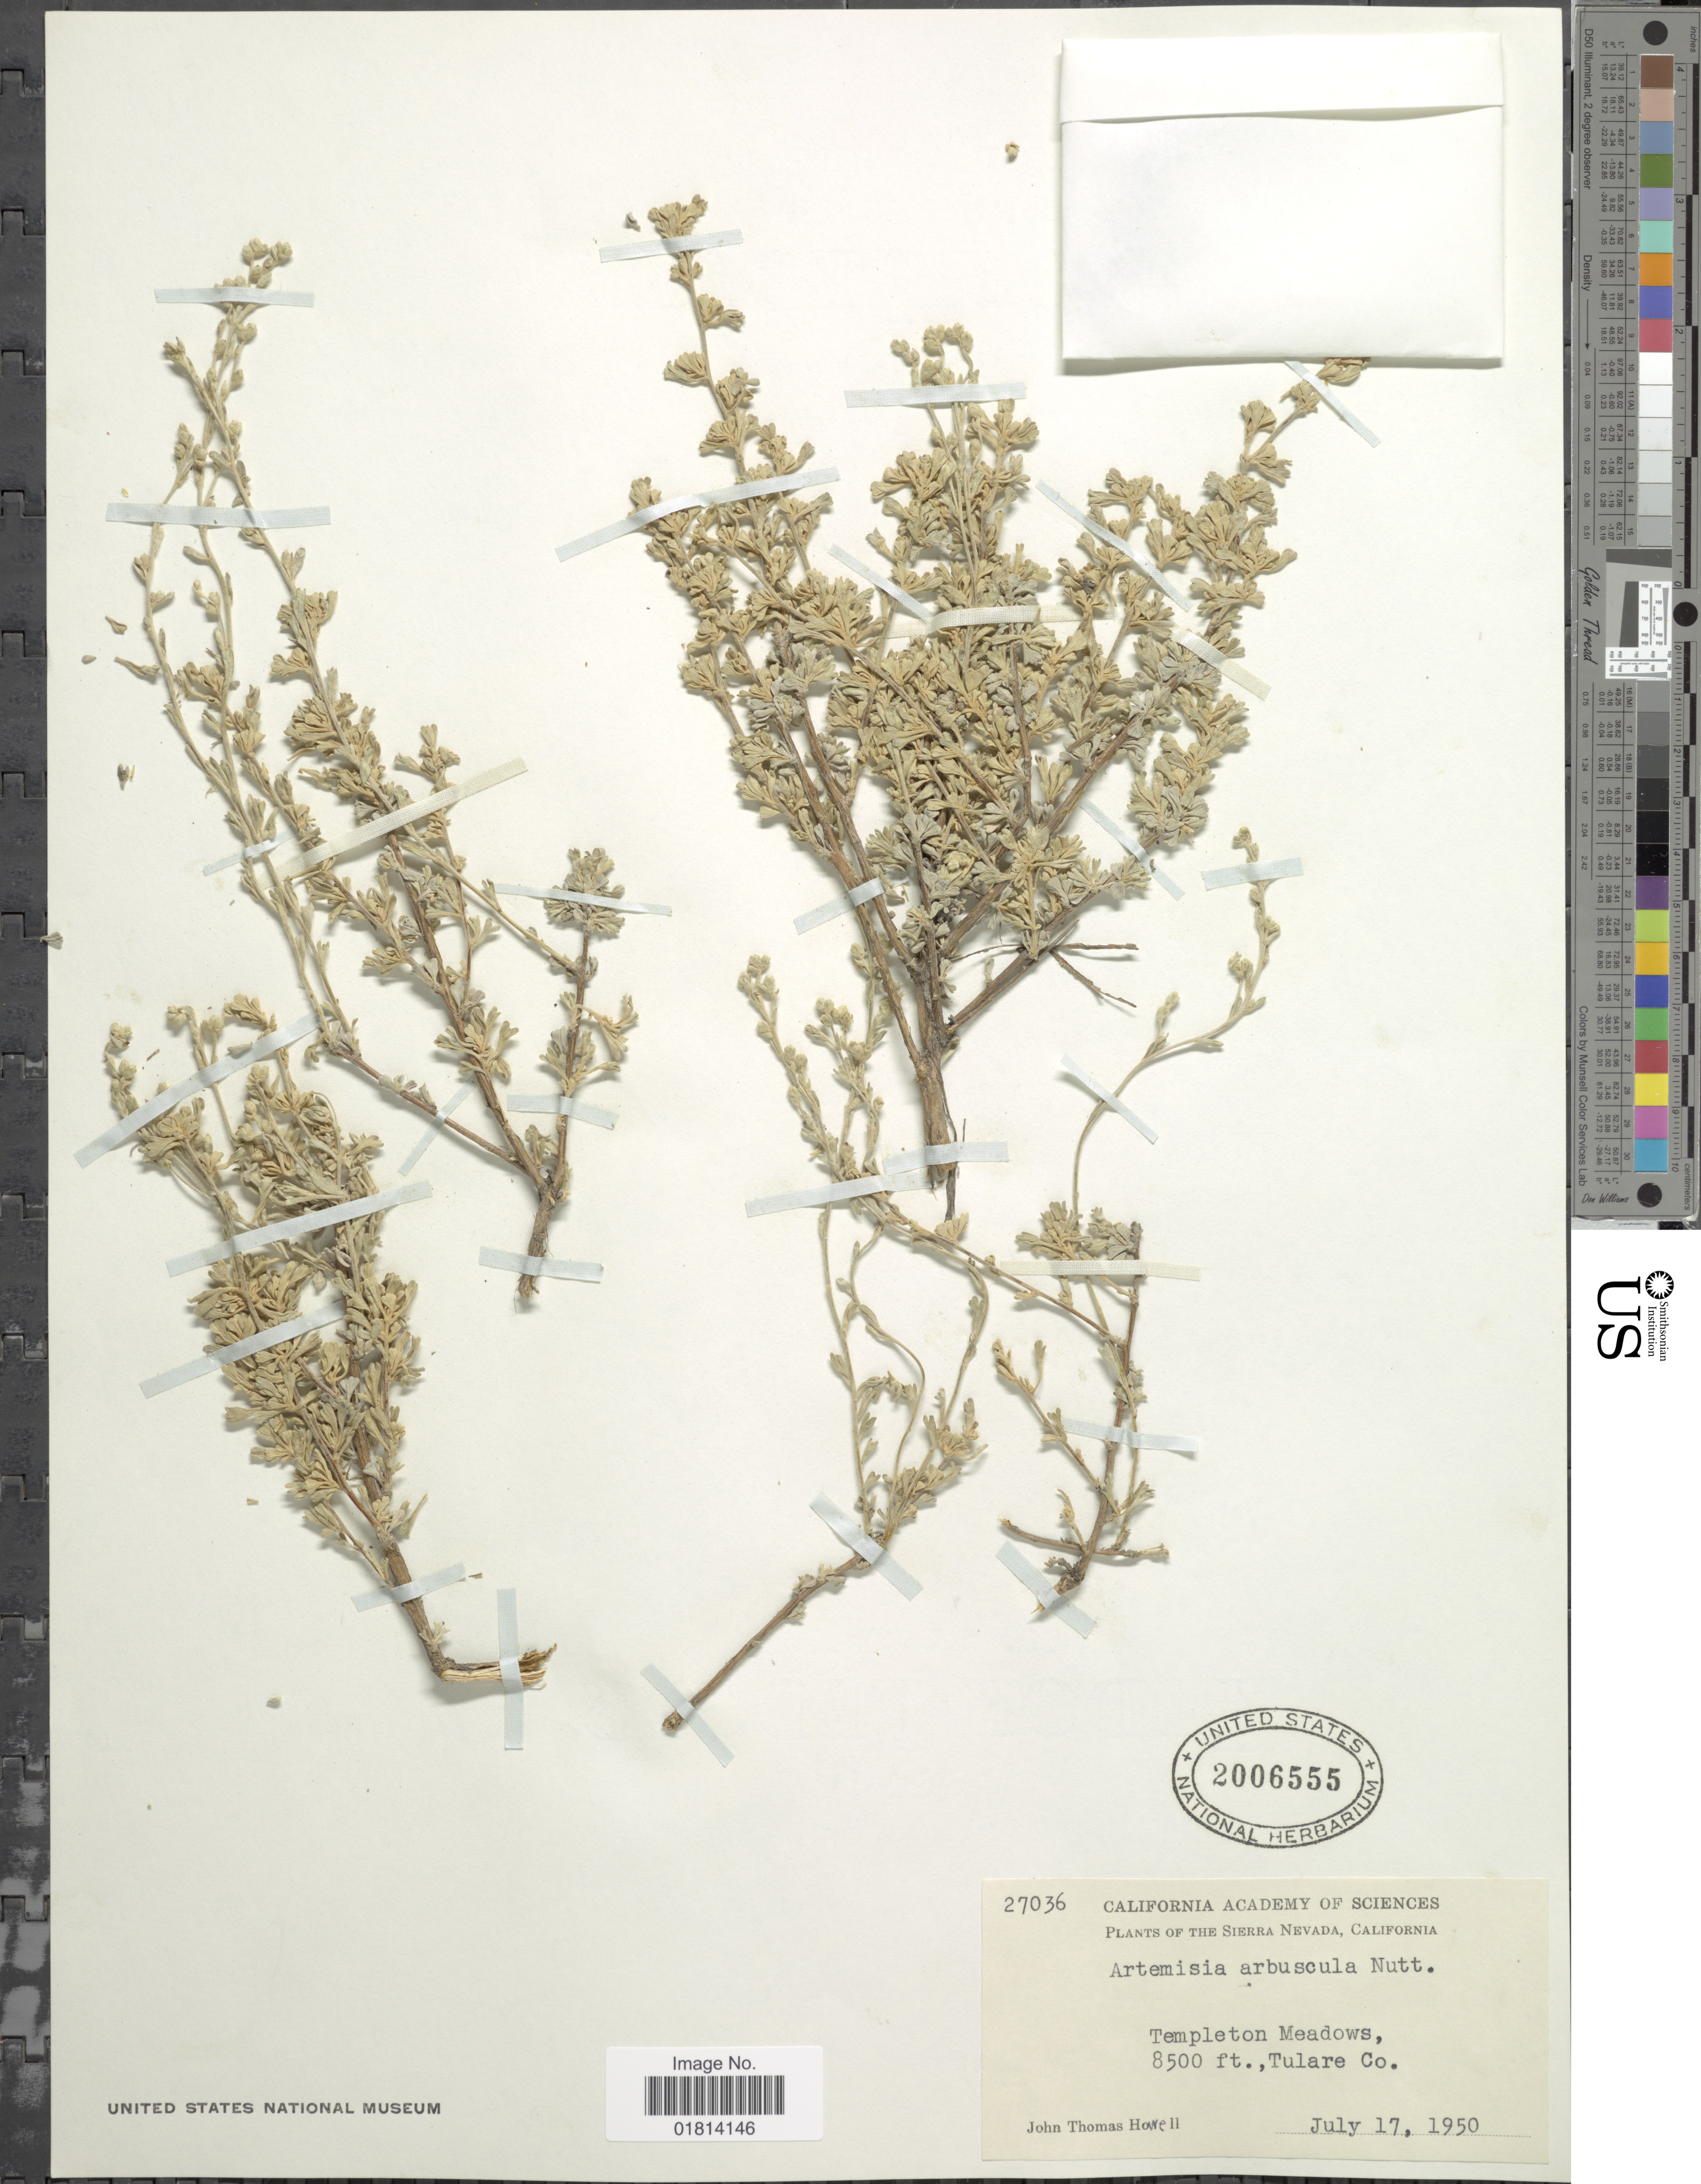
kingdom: Plantae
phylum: Tracheophyta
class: Magnoliopsida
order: Asterales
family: Asteraceae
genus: Artemisia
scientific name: Artemisia arbuscula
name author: Nutt.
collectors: J. T. Howell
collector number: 27036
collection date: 1950-07-17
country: United States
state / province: California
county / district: Tulare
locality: Sierra Nevada, California. Templeton Meadows, Tulare Co.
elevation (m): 2591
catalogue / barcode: US 2006555